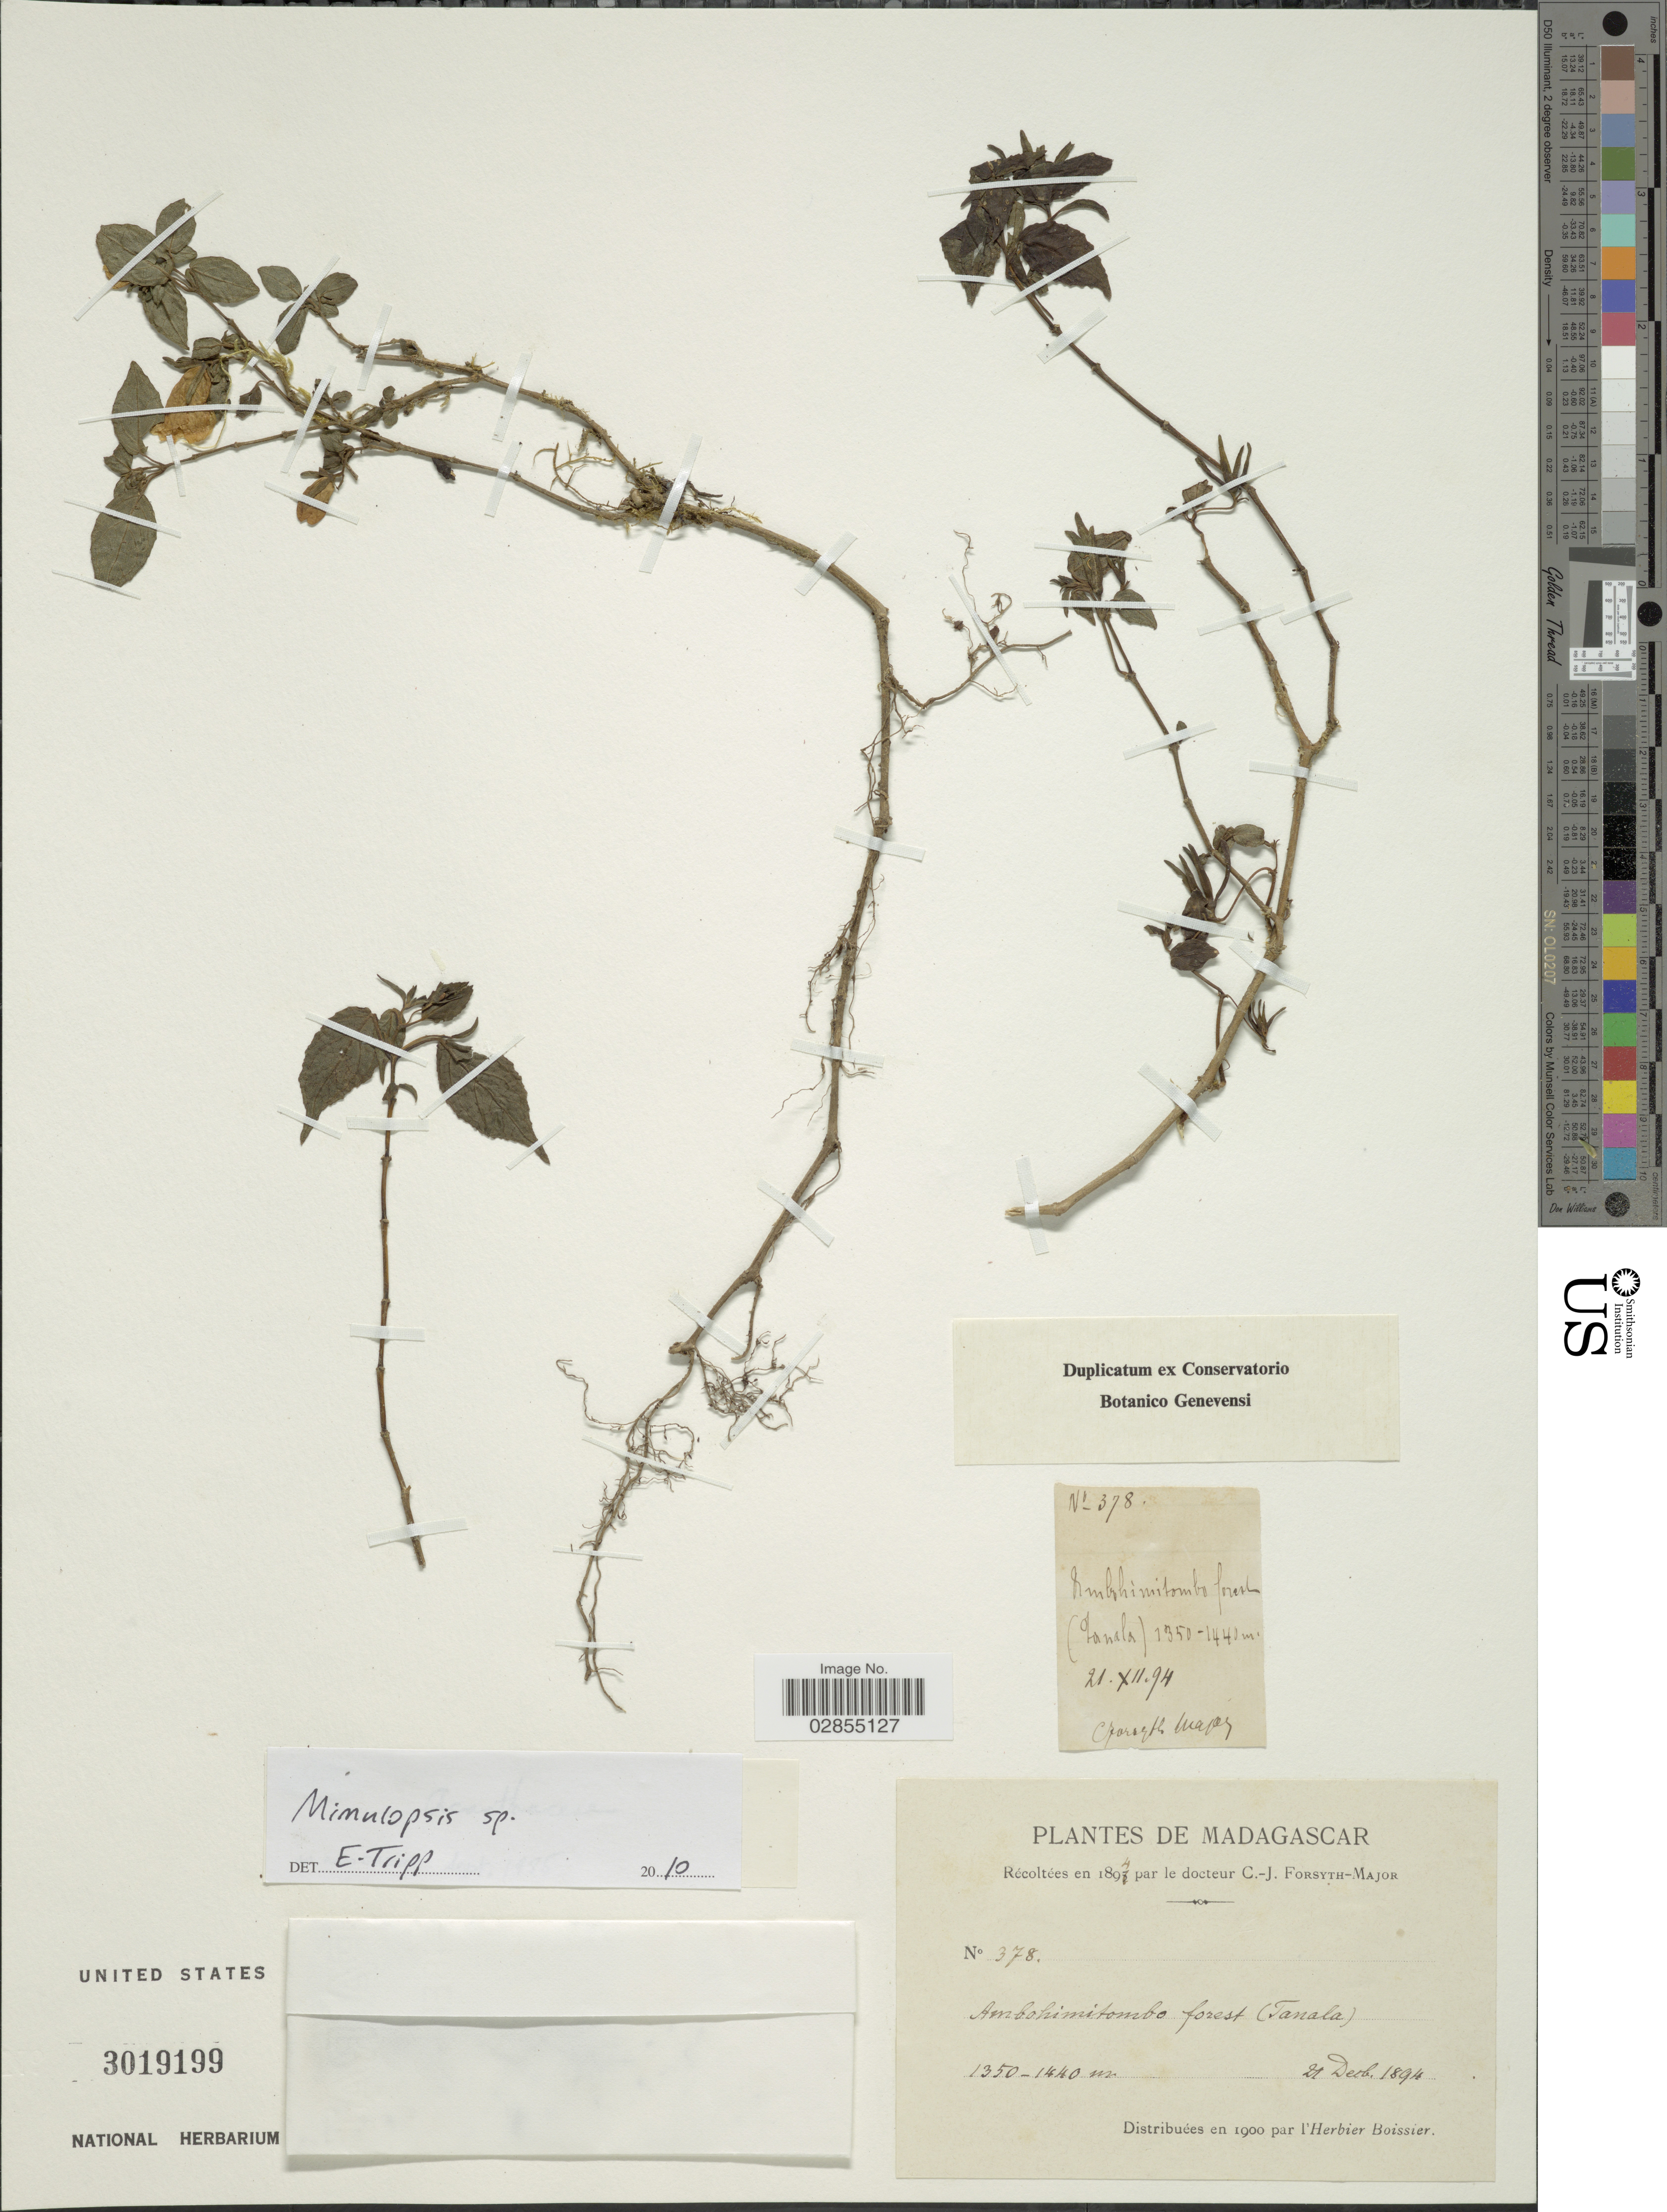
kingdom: Plantae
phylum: Tracheophyta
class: Magnoliopsida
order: Lamiales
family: Acanthaceae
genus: Mimulopsis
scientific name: Mimulopsis sp.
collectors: C. I. Forsyth-Major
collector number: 378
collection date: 1894-12-21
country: Madagascar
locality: Ambohimitombo forest. (Tanala).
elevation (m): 1350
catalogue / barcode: US 3019199